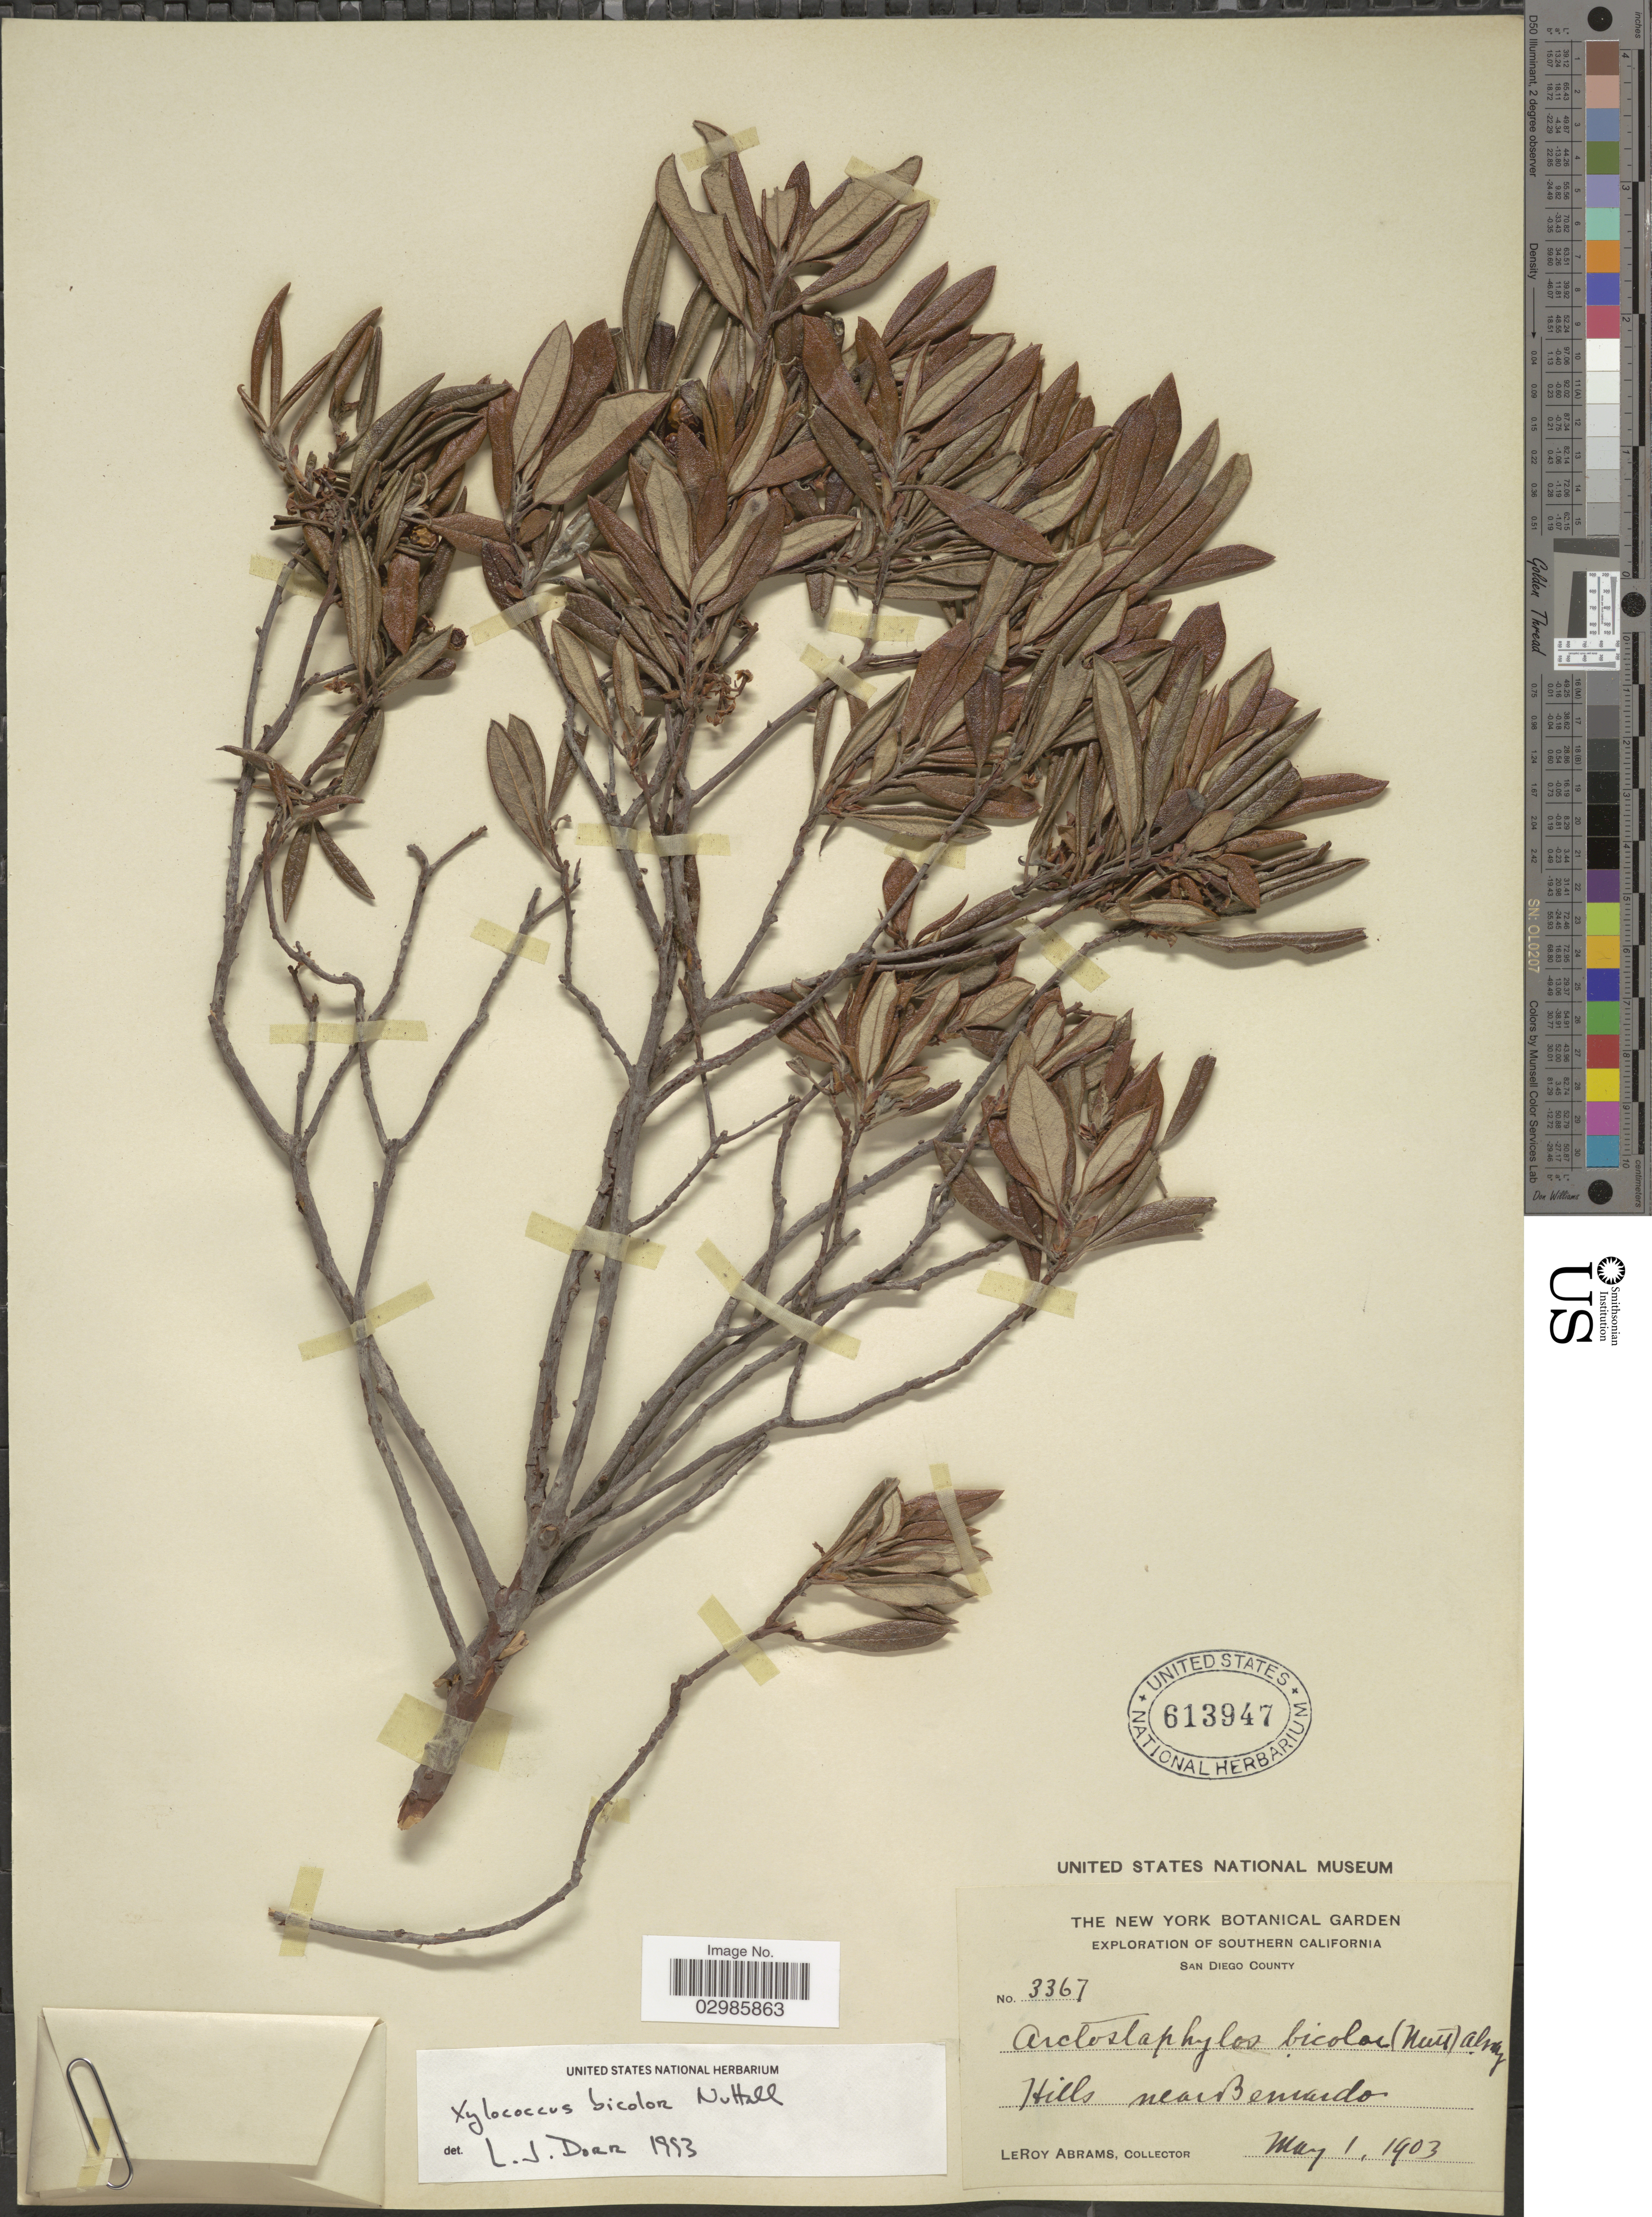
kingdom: Plantae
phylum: Tracheophyta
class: Magnoliopsida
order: Ericales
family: Ericaceae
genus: Xylococcus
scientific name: Xylococcus bicolor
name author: Nutt.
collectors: L. Abrams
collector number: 3367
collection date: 1903-05-01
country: United States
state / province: California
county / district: San Diego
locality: Southern California. San Diego County. Hills near Bernardo.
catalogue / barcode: US 613947